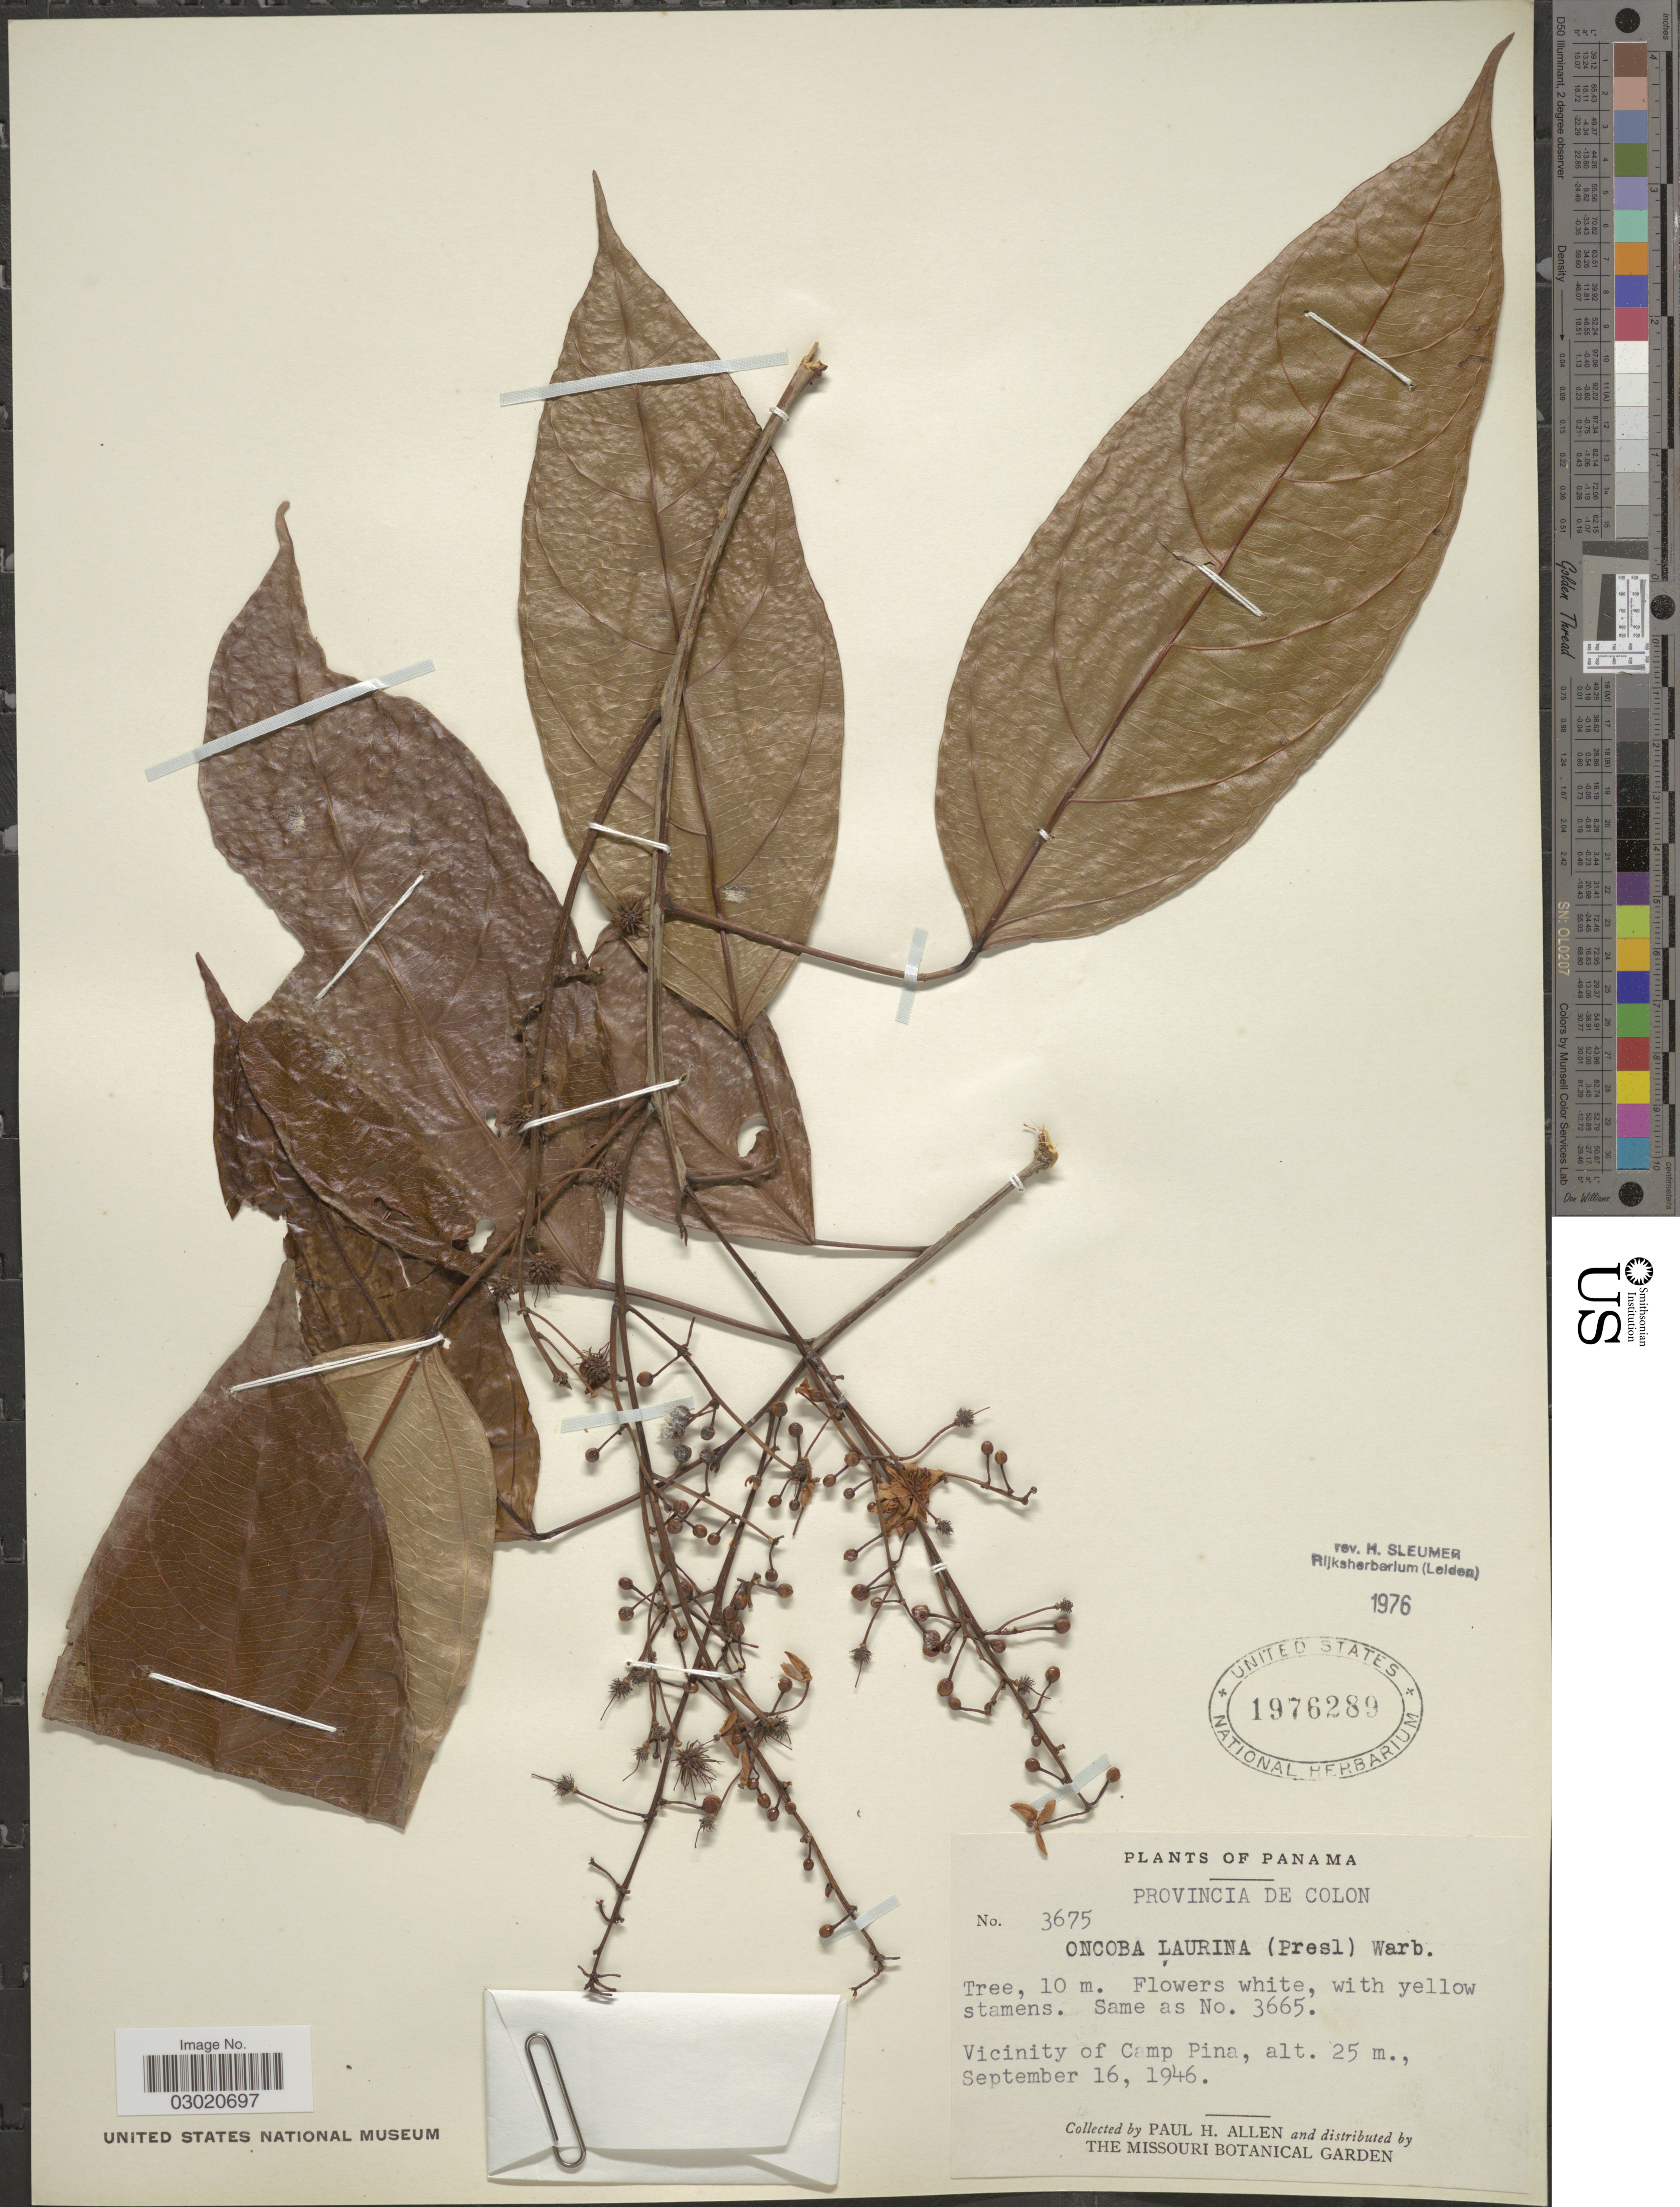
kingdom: Plantae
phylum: Tracheophyta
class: Magnoliopsida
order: Malpighiales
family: Achariaceae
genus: Lindackeria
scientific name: Lindackeria laurina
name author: C. Presl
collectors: P. H. Allen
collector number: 3675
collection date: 1946-09-16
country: Panama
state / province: Colón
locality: Vicinity of Camp Pina.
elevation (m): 25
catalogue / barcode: US 1976289